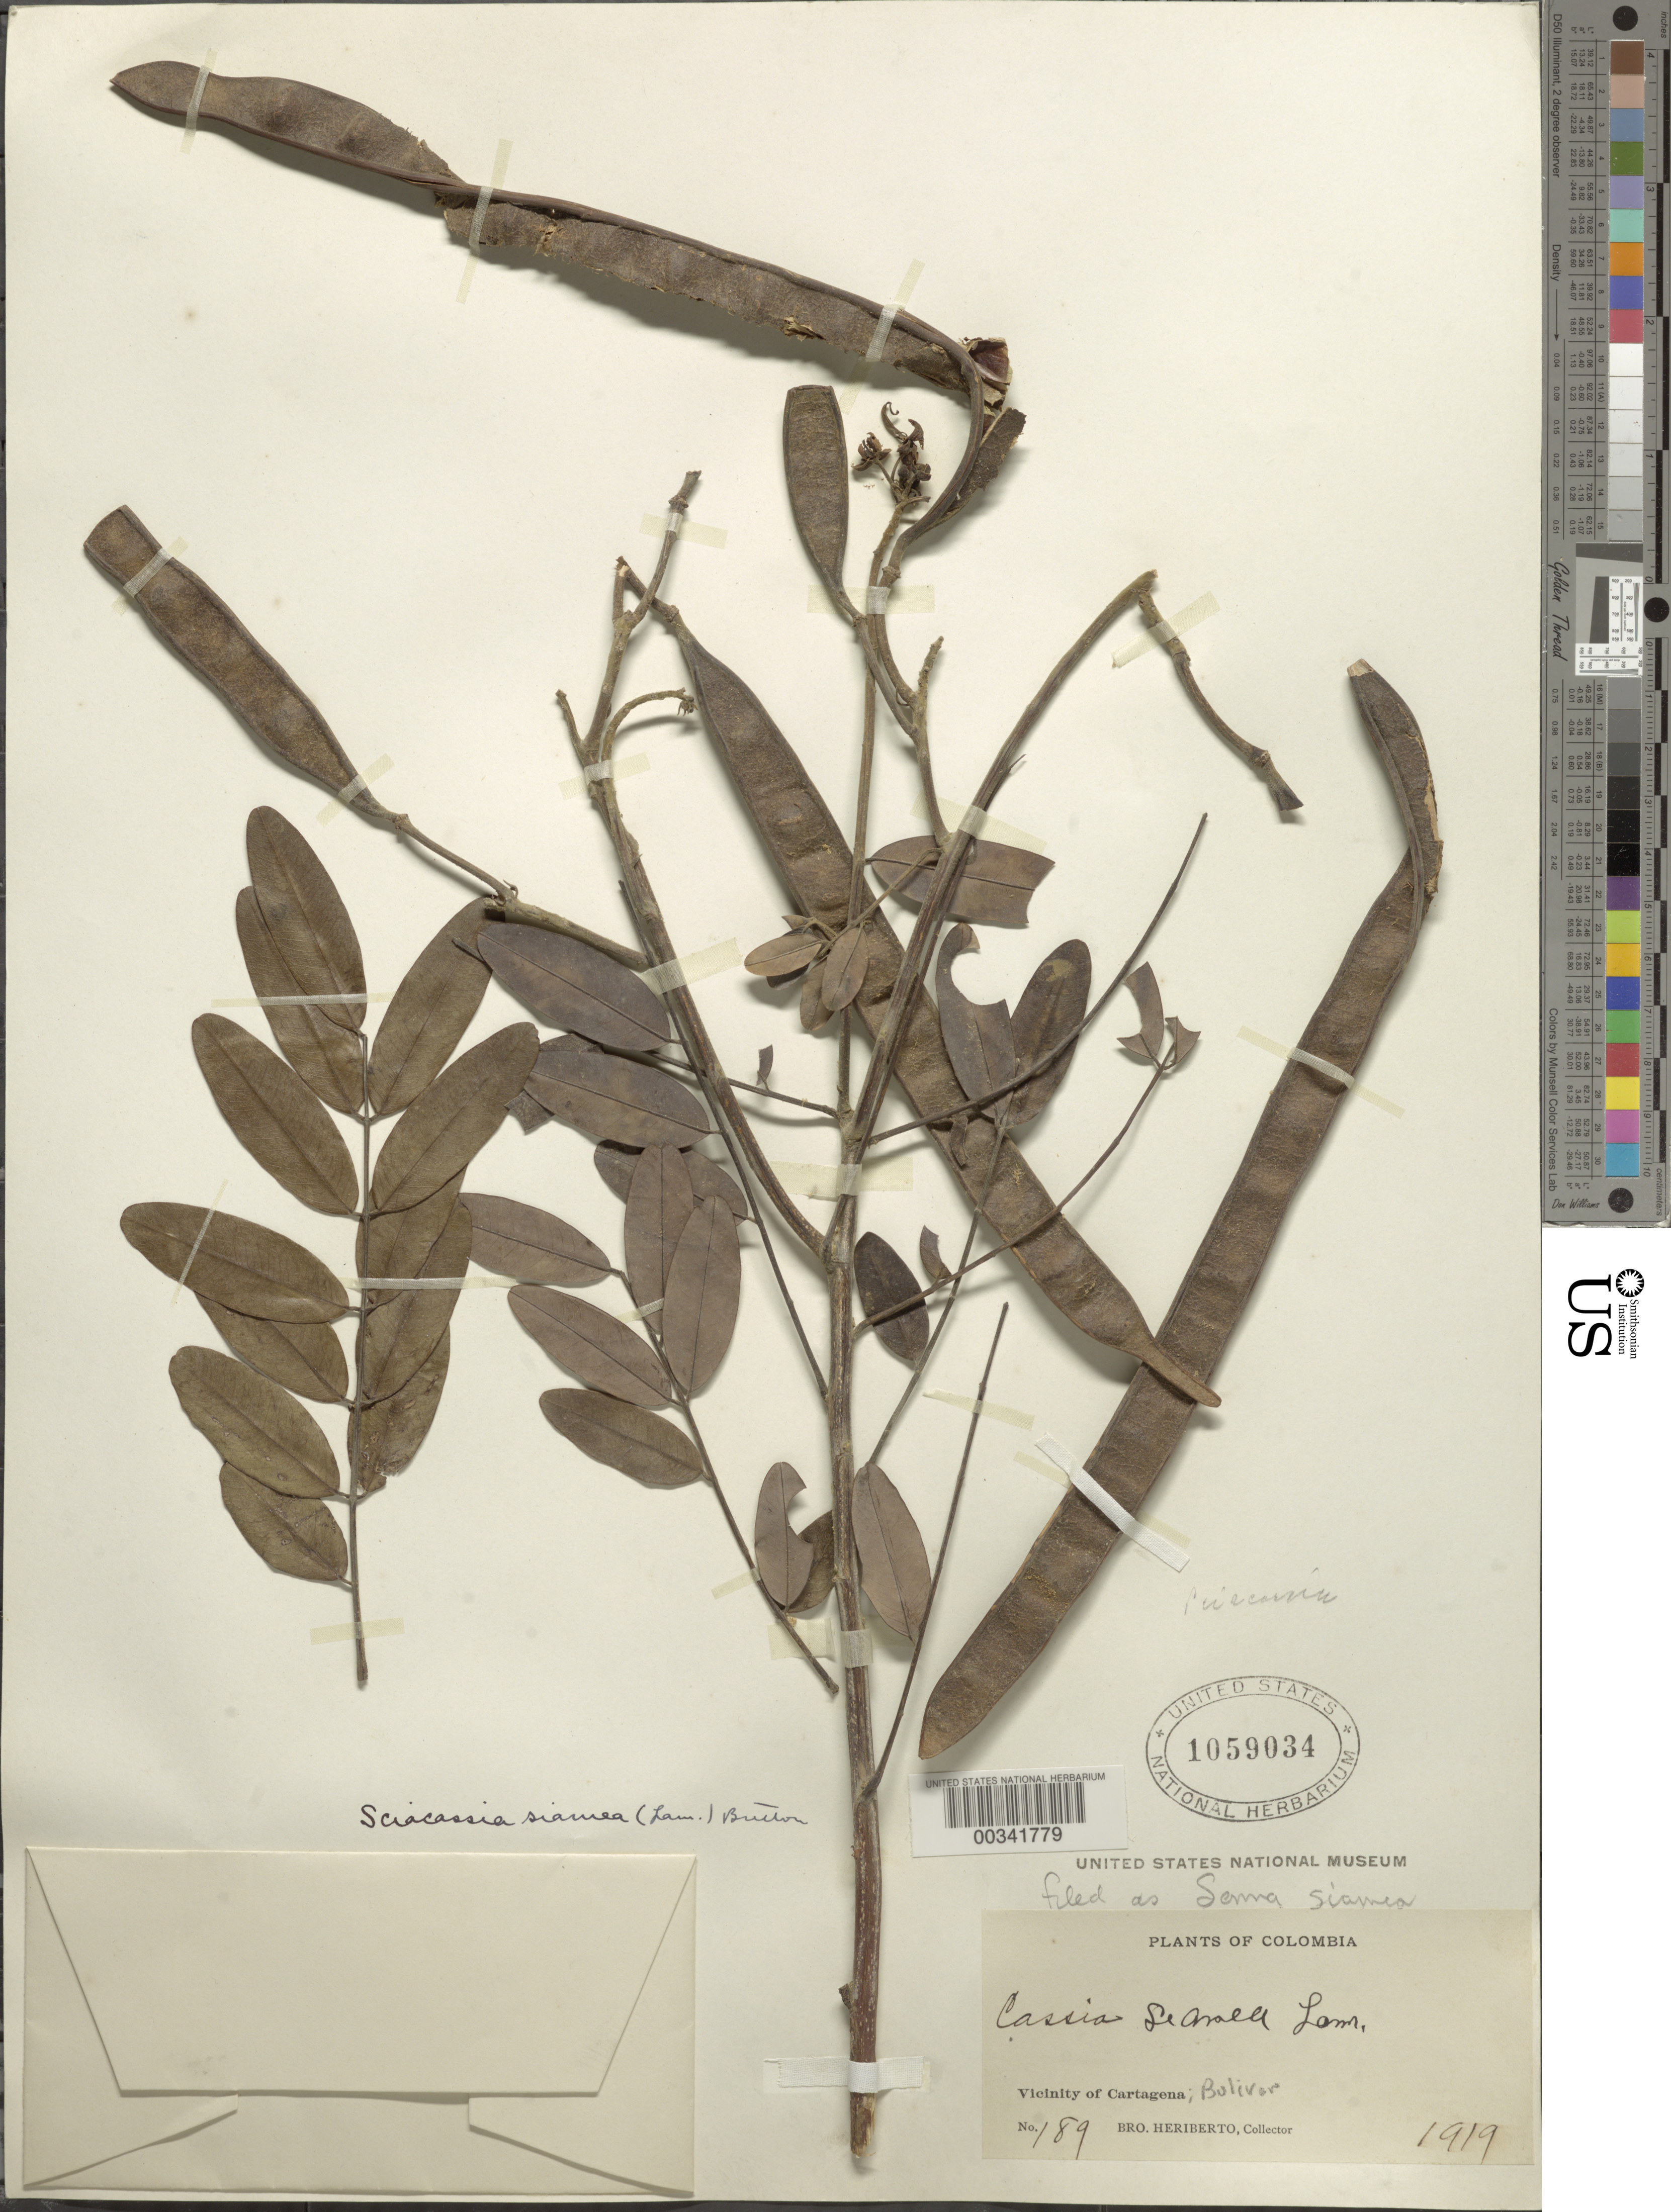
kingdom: Plantae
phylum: Tracheophyta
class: Magnoliopsida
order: Fabales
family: Fabaceae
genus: Senna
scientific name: Senna siamea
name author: (Lam.) H.S. Irwin & Barneby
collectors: B. Herbierto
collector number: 189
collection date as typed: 1919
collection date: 1919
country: Colombia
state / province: Bolívar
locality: Vicinity of Cartagena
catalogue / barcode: US 1059034